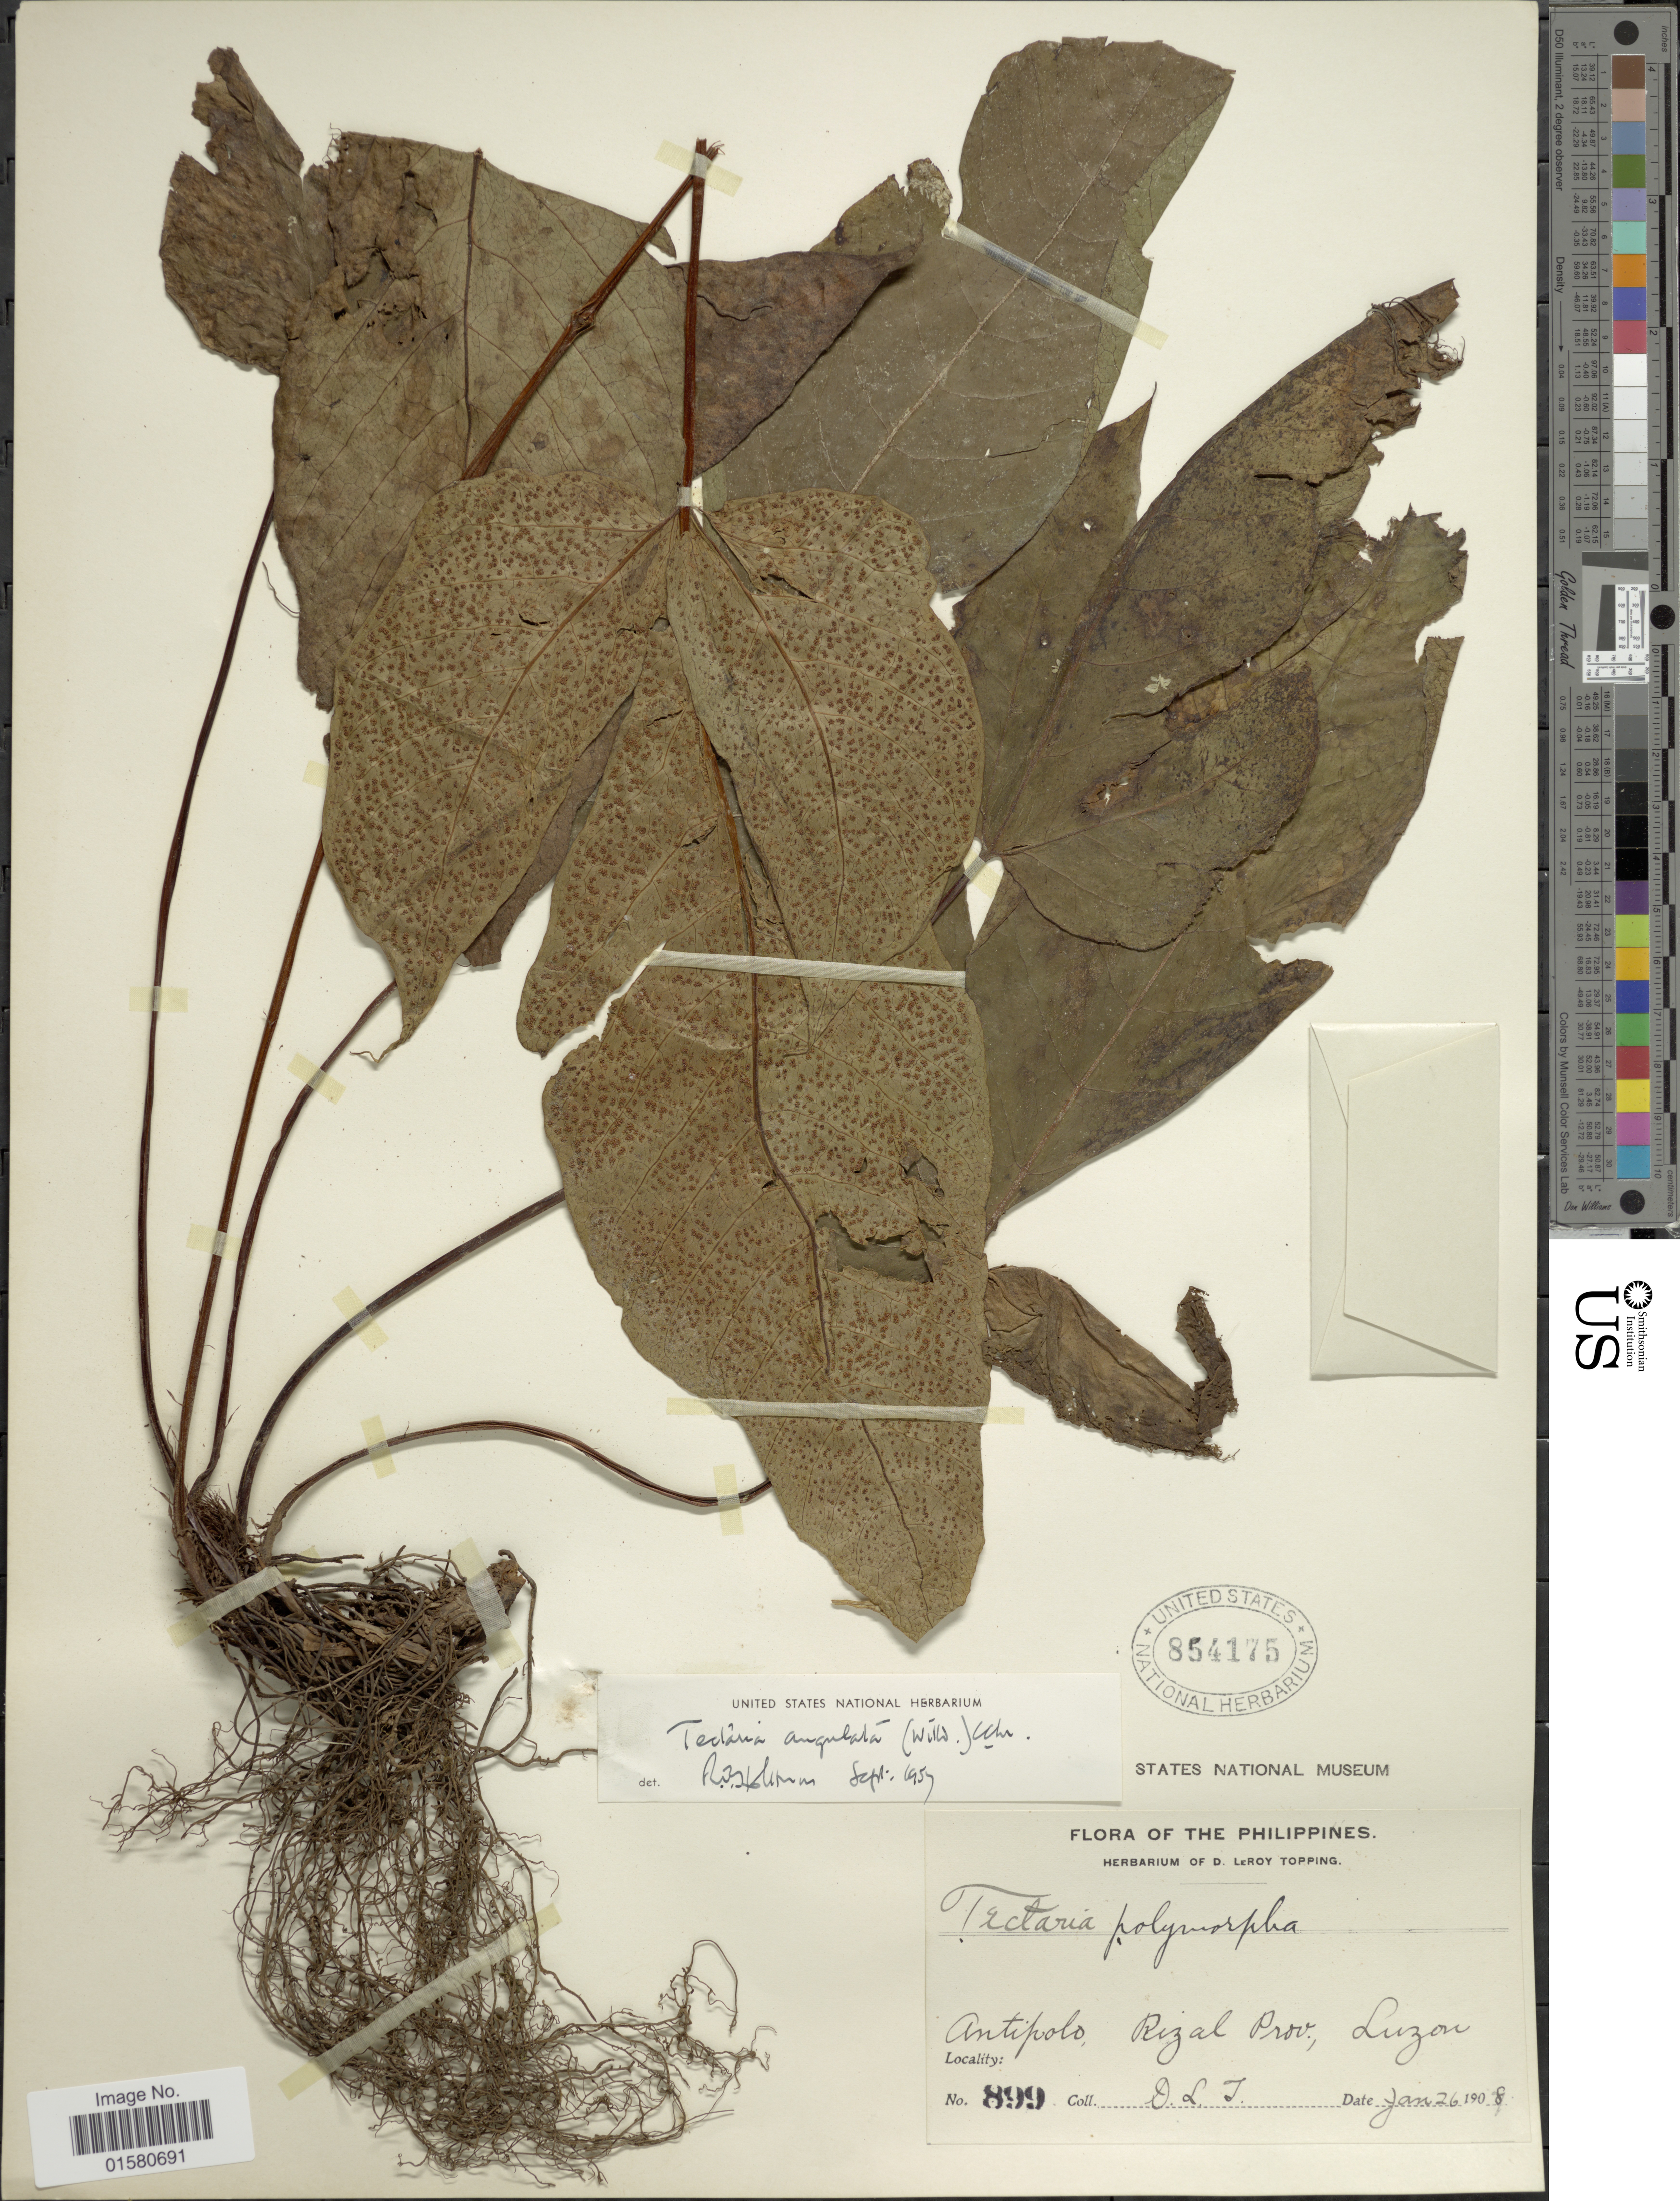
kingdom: Plantae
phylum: Tracheophyta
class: Polypodiopsida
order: Polypodiales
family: Tectariaceae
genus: Tectaria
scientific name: Tectaria angulata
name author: (Willd.) Copel.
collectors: D. L. Topping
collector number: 899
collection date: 1908-01-26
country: Philippines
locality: Antipolo, Rizal Prov, Luzon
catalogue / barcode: US 854175